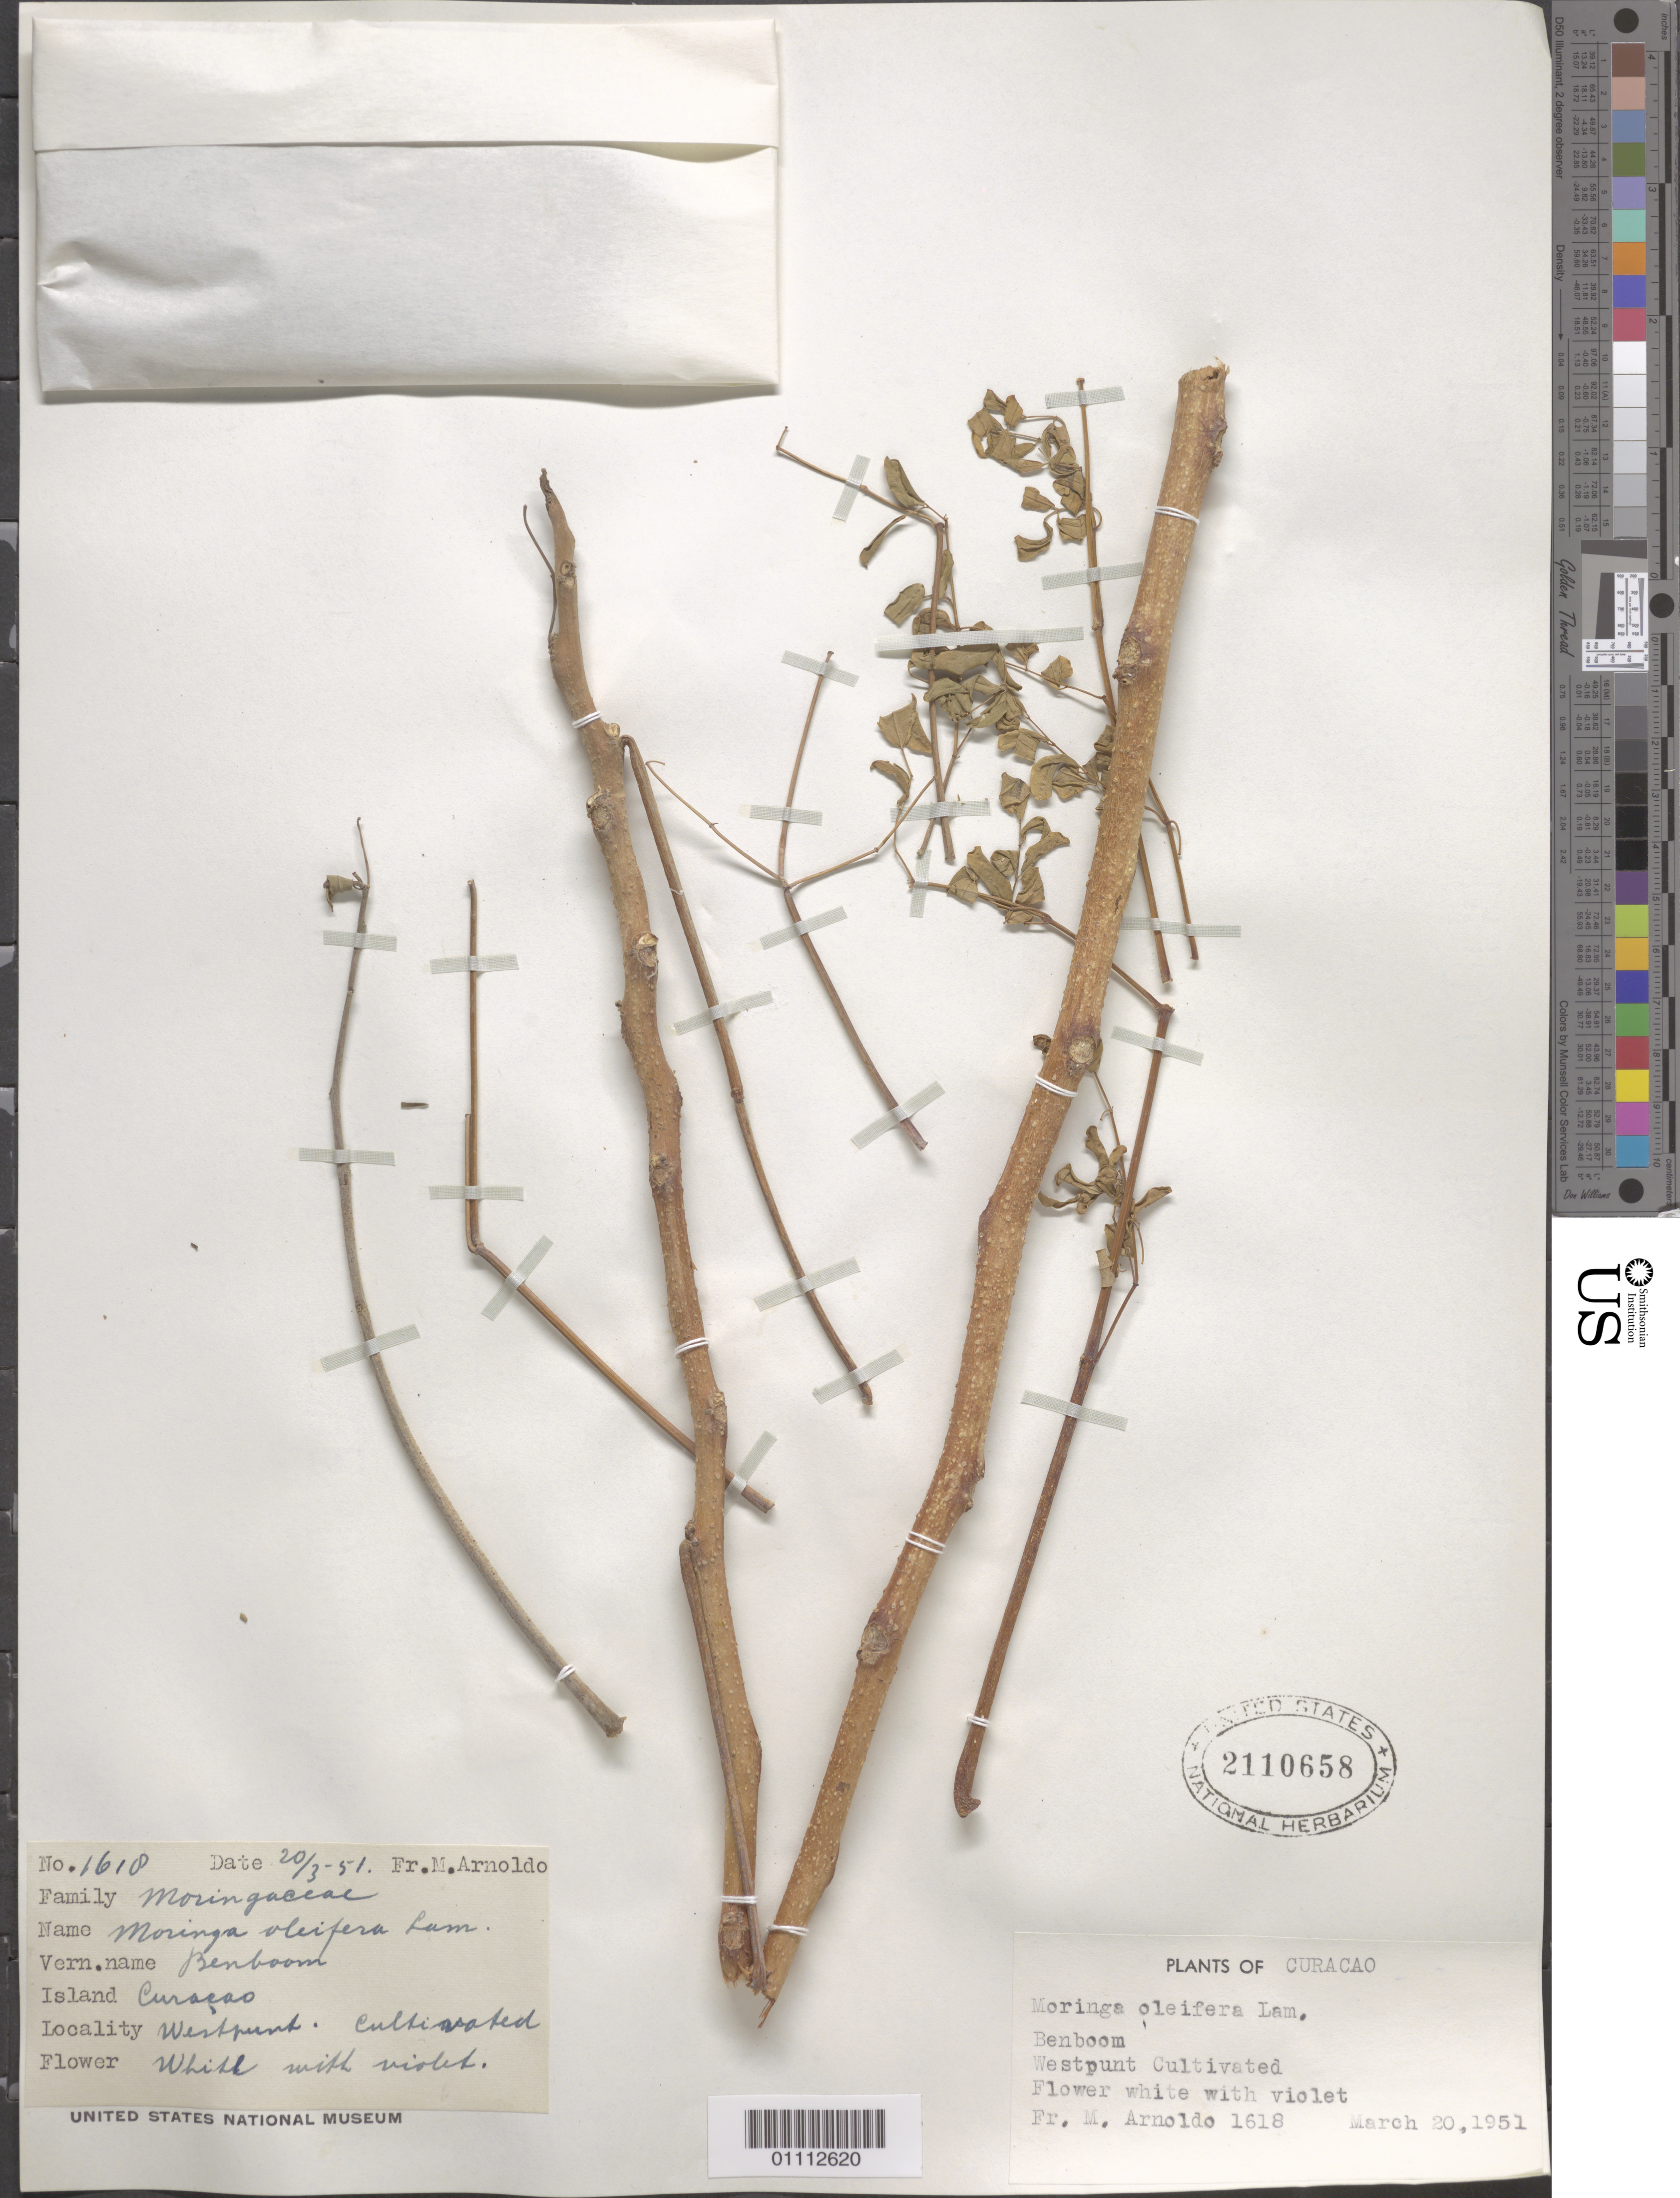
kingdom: Plantae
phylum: Tracheophyta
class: Magnoliopsida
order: Brassicales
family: Moringaceae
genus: Moringa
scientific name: Moringa oleifera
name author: Lam.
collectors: N. Arnoldo-Broeders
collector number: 1610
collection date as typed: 20 Mar 1951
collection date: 1951-03-20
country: Curaçao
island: Curaçao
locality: Westpunt Cultivated.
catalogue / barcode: US 2110658